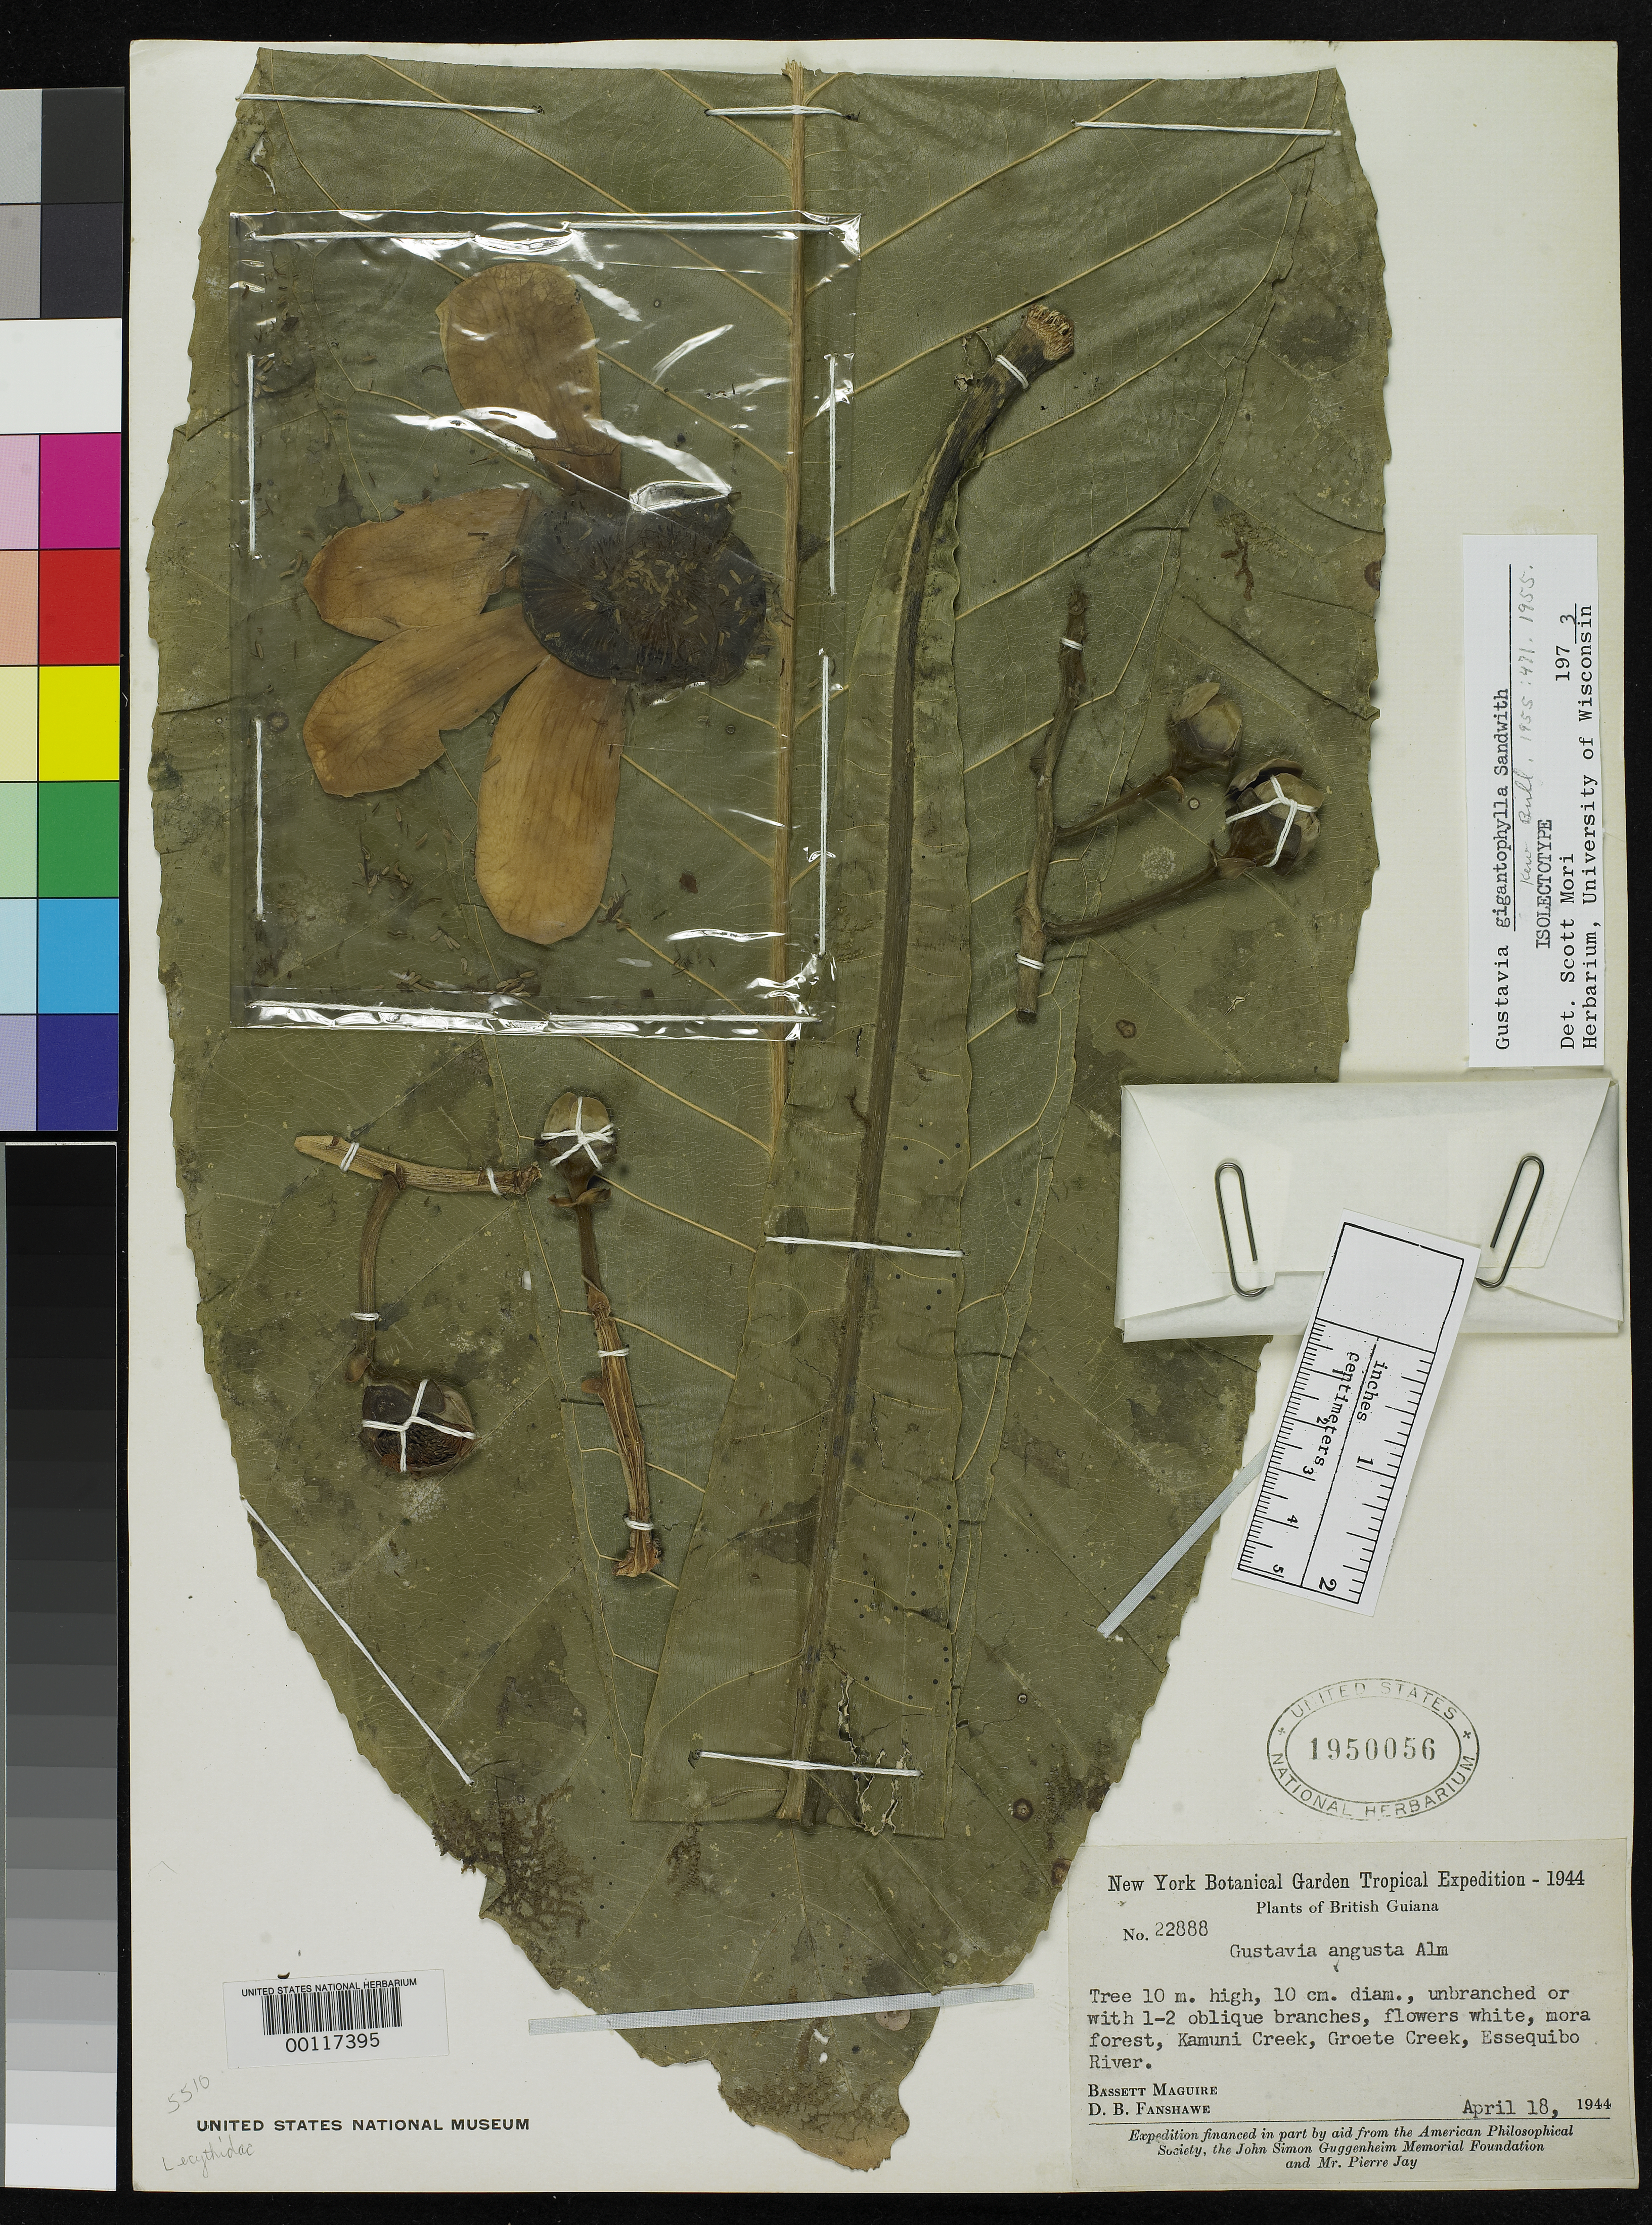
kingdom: Plantae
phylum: Tracheophyta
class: Magnoliopsida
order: Ericales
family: Lecythidaceae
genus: Gustavia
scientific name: Gustavia gigantophylla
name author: Sandwith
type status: Isosyntype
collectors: B. Maguire & D. B. Fanshawe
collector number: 22888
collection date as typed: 18 Apr 1944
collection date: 1944-04-18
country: Guyana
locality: Kamuni Creek, Groete Creek, Essequibo River.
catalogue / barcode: US 1950056